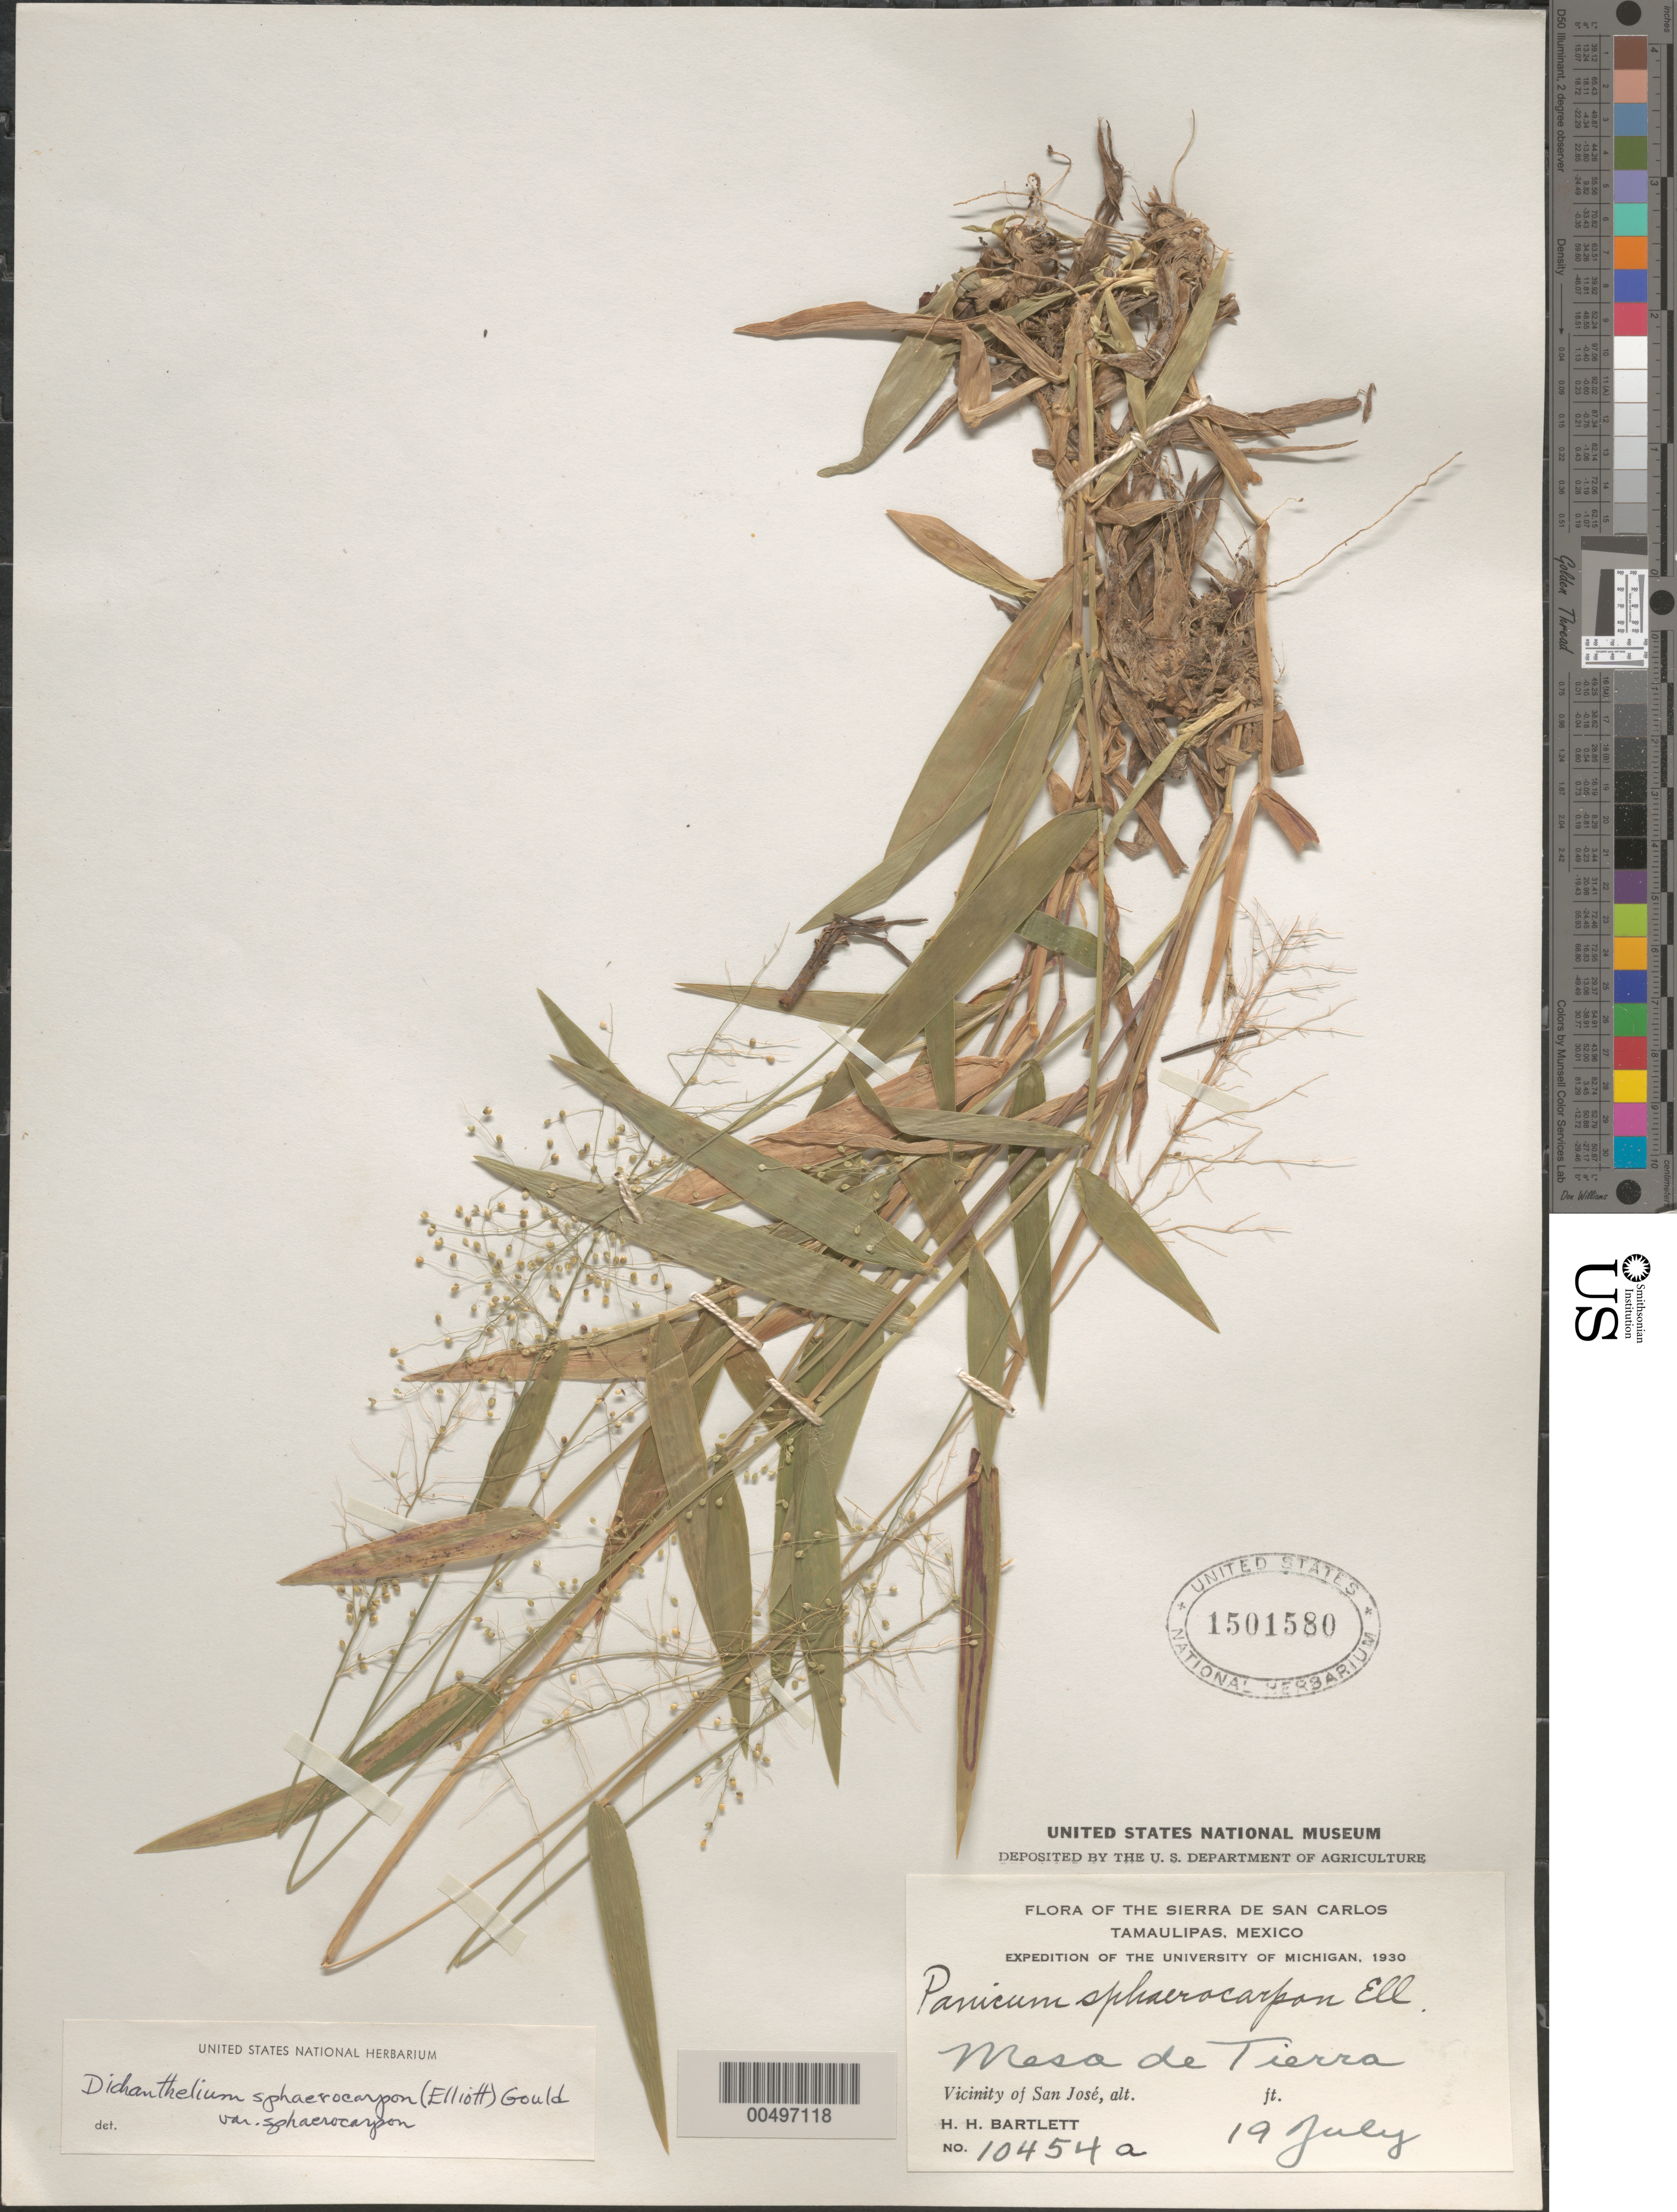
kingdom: Plantae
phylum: Tracheophyta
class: Liliopsida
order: Poales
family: Poaceae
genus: Dichanthelium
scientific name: Dichanthelium sphaerocarpon var. sphaerocarpon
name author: (Elliott) Gould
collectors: H. H. Bartlett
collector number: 10454a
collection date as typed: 19 Jul 1930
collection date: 1930-07-19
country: Mexico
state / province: Tamaulipas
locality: Sierra de San Carlos, Mesa de Tierra, vicinity of San José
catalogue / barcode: US 1501580